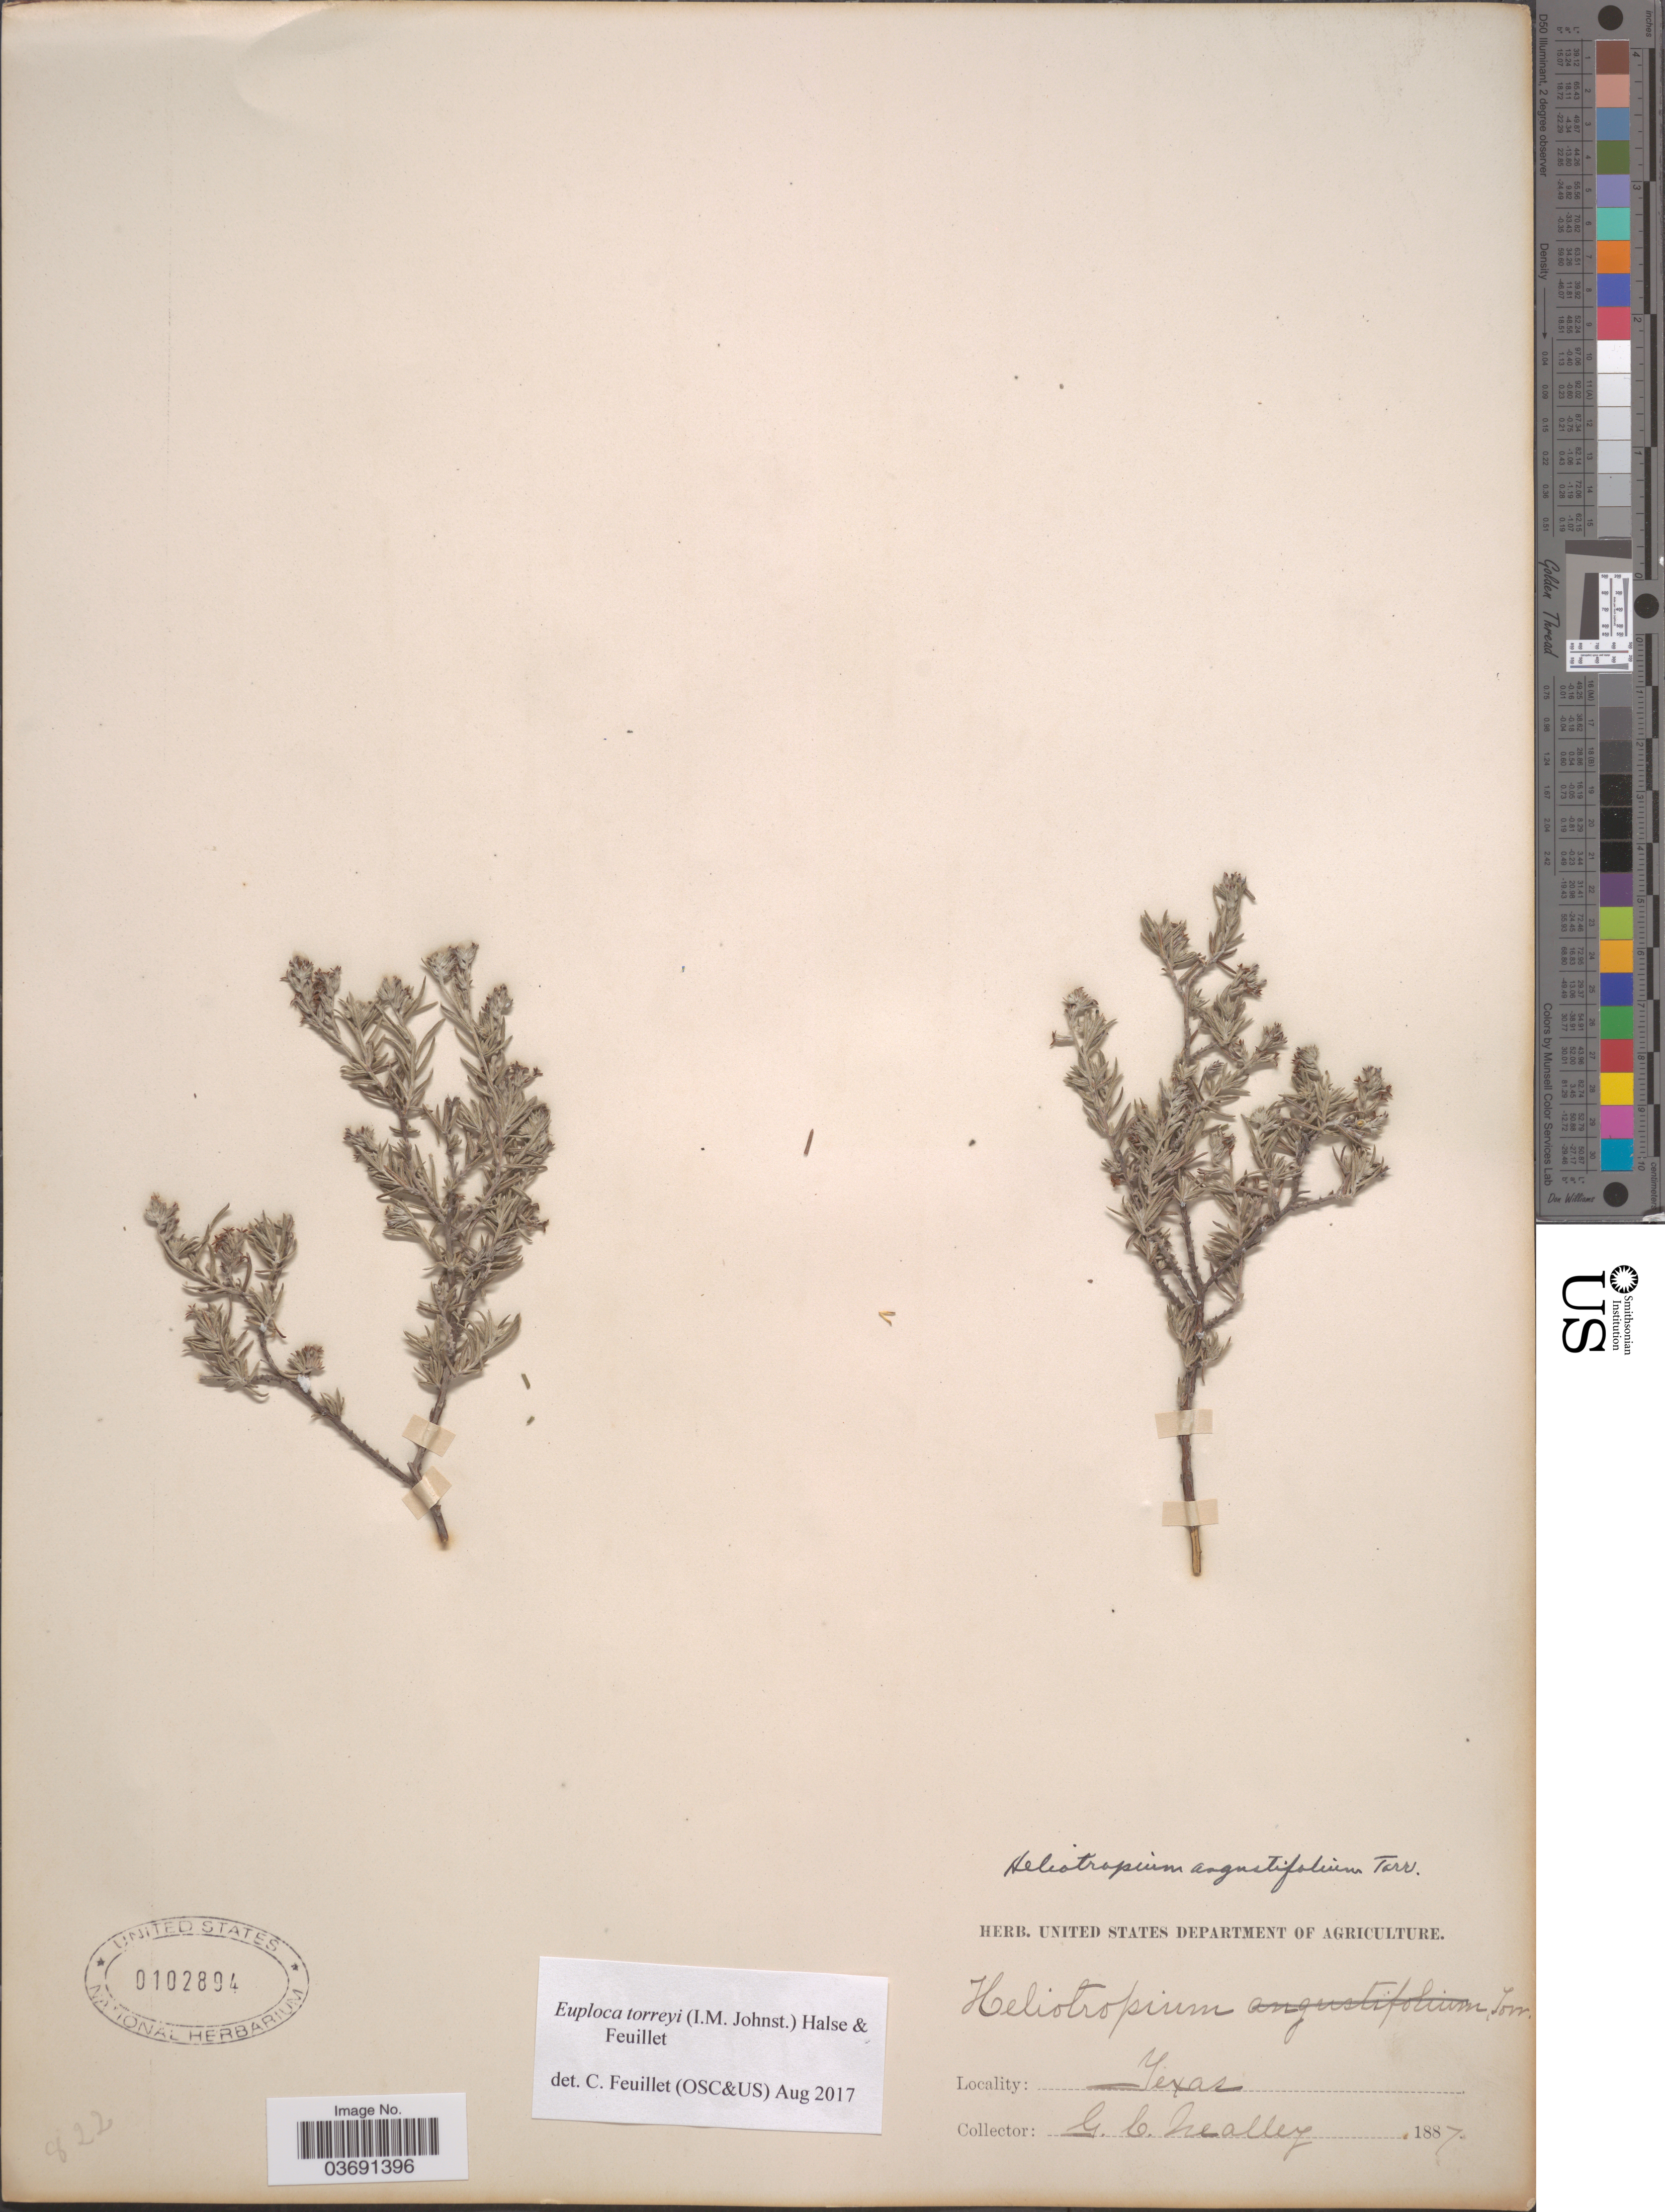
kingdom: Plantae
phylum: Tracheophyta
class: Magnoliopsida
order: Boraginales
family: Heliotropiaceae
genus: Euploca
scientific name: Euploca torreyi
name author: (I.M. Johnst.) Feuillet & Halse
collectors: G. C. Nealley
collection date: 1887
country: United States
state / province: Texas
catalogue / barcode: US 102894